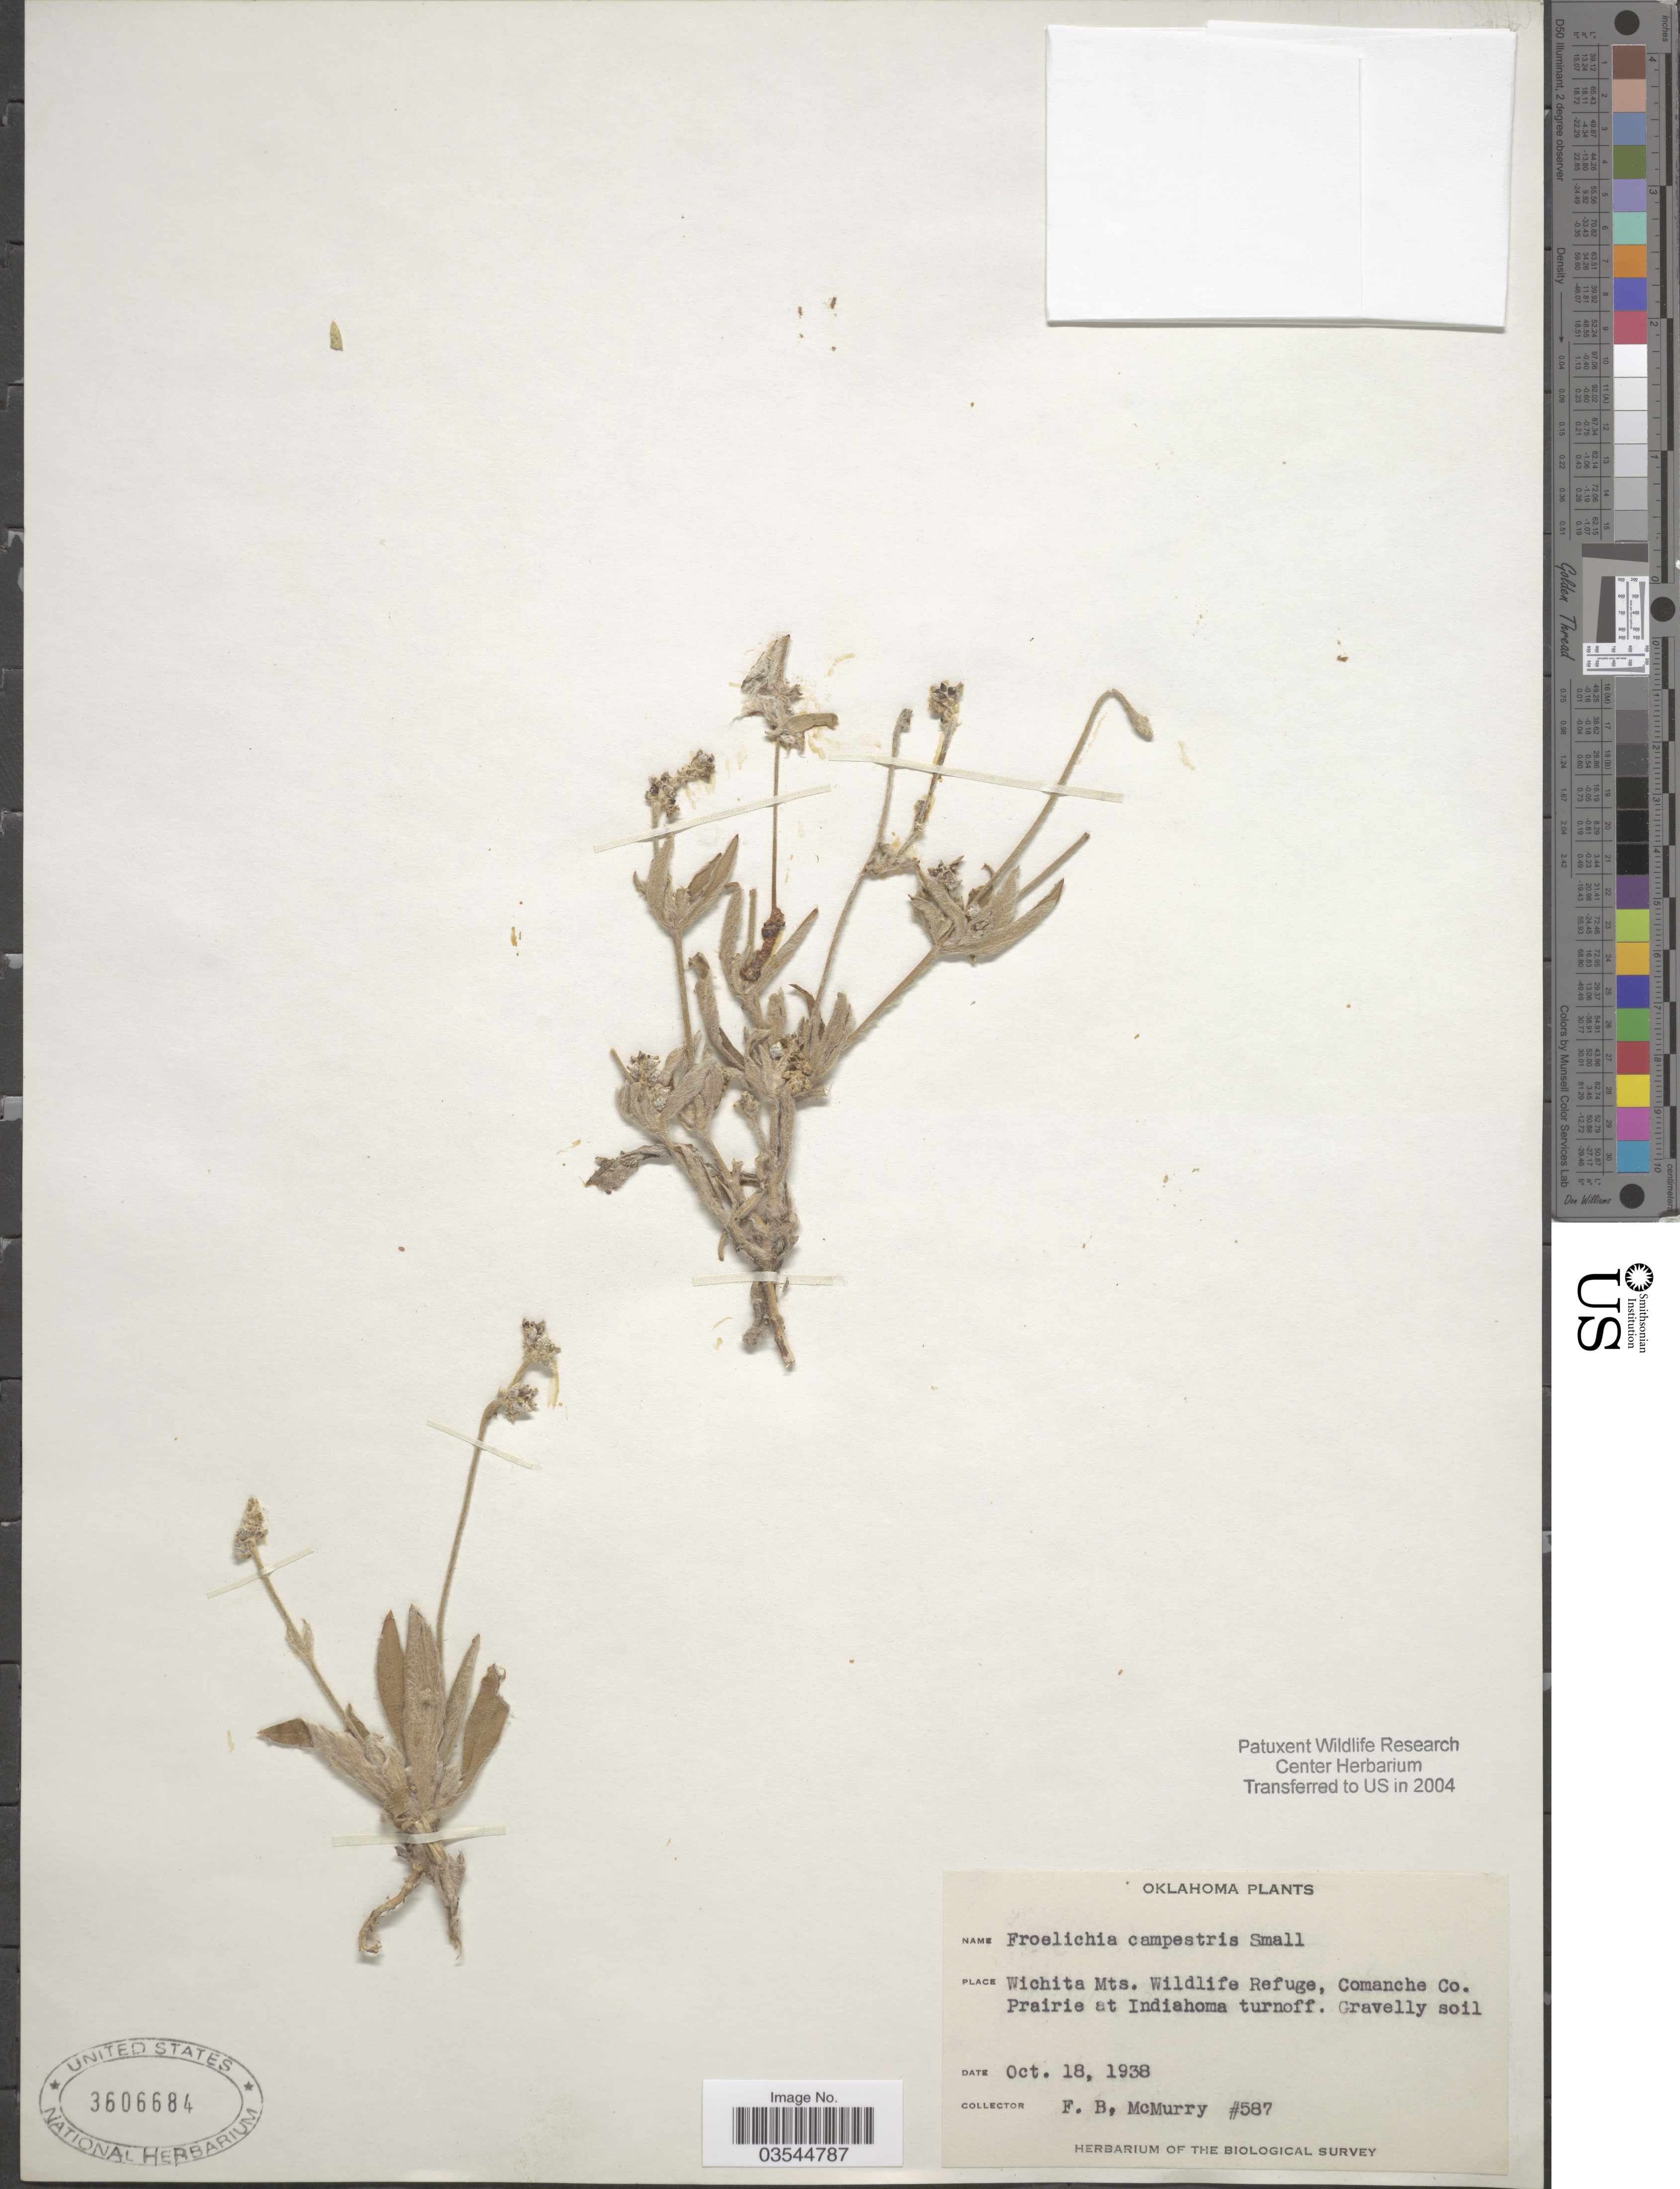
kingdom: Plantae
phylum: Tracheophyta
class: Magnoliopsida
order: Caryophyllales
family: Amaranthaceae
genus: Froelichia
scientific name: Froelichia campestris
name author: Small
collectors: F. B. McMurry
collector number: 587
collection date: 1938-10-18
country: United States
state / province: Oklahoma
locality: Wichita Mts. Wildlife Refuge, Comanche Co. Prairie at Indiahoma turnoff.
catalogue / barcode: US 3606684